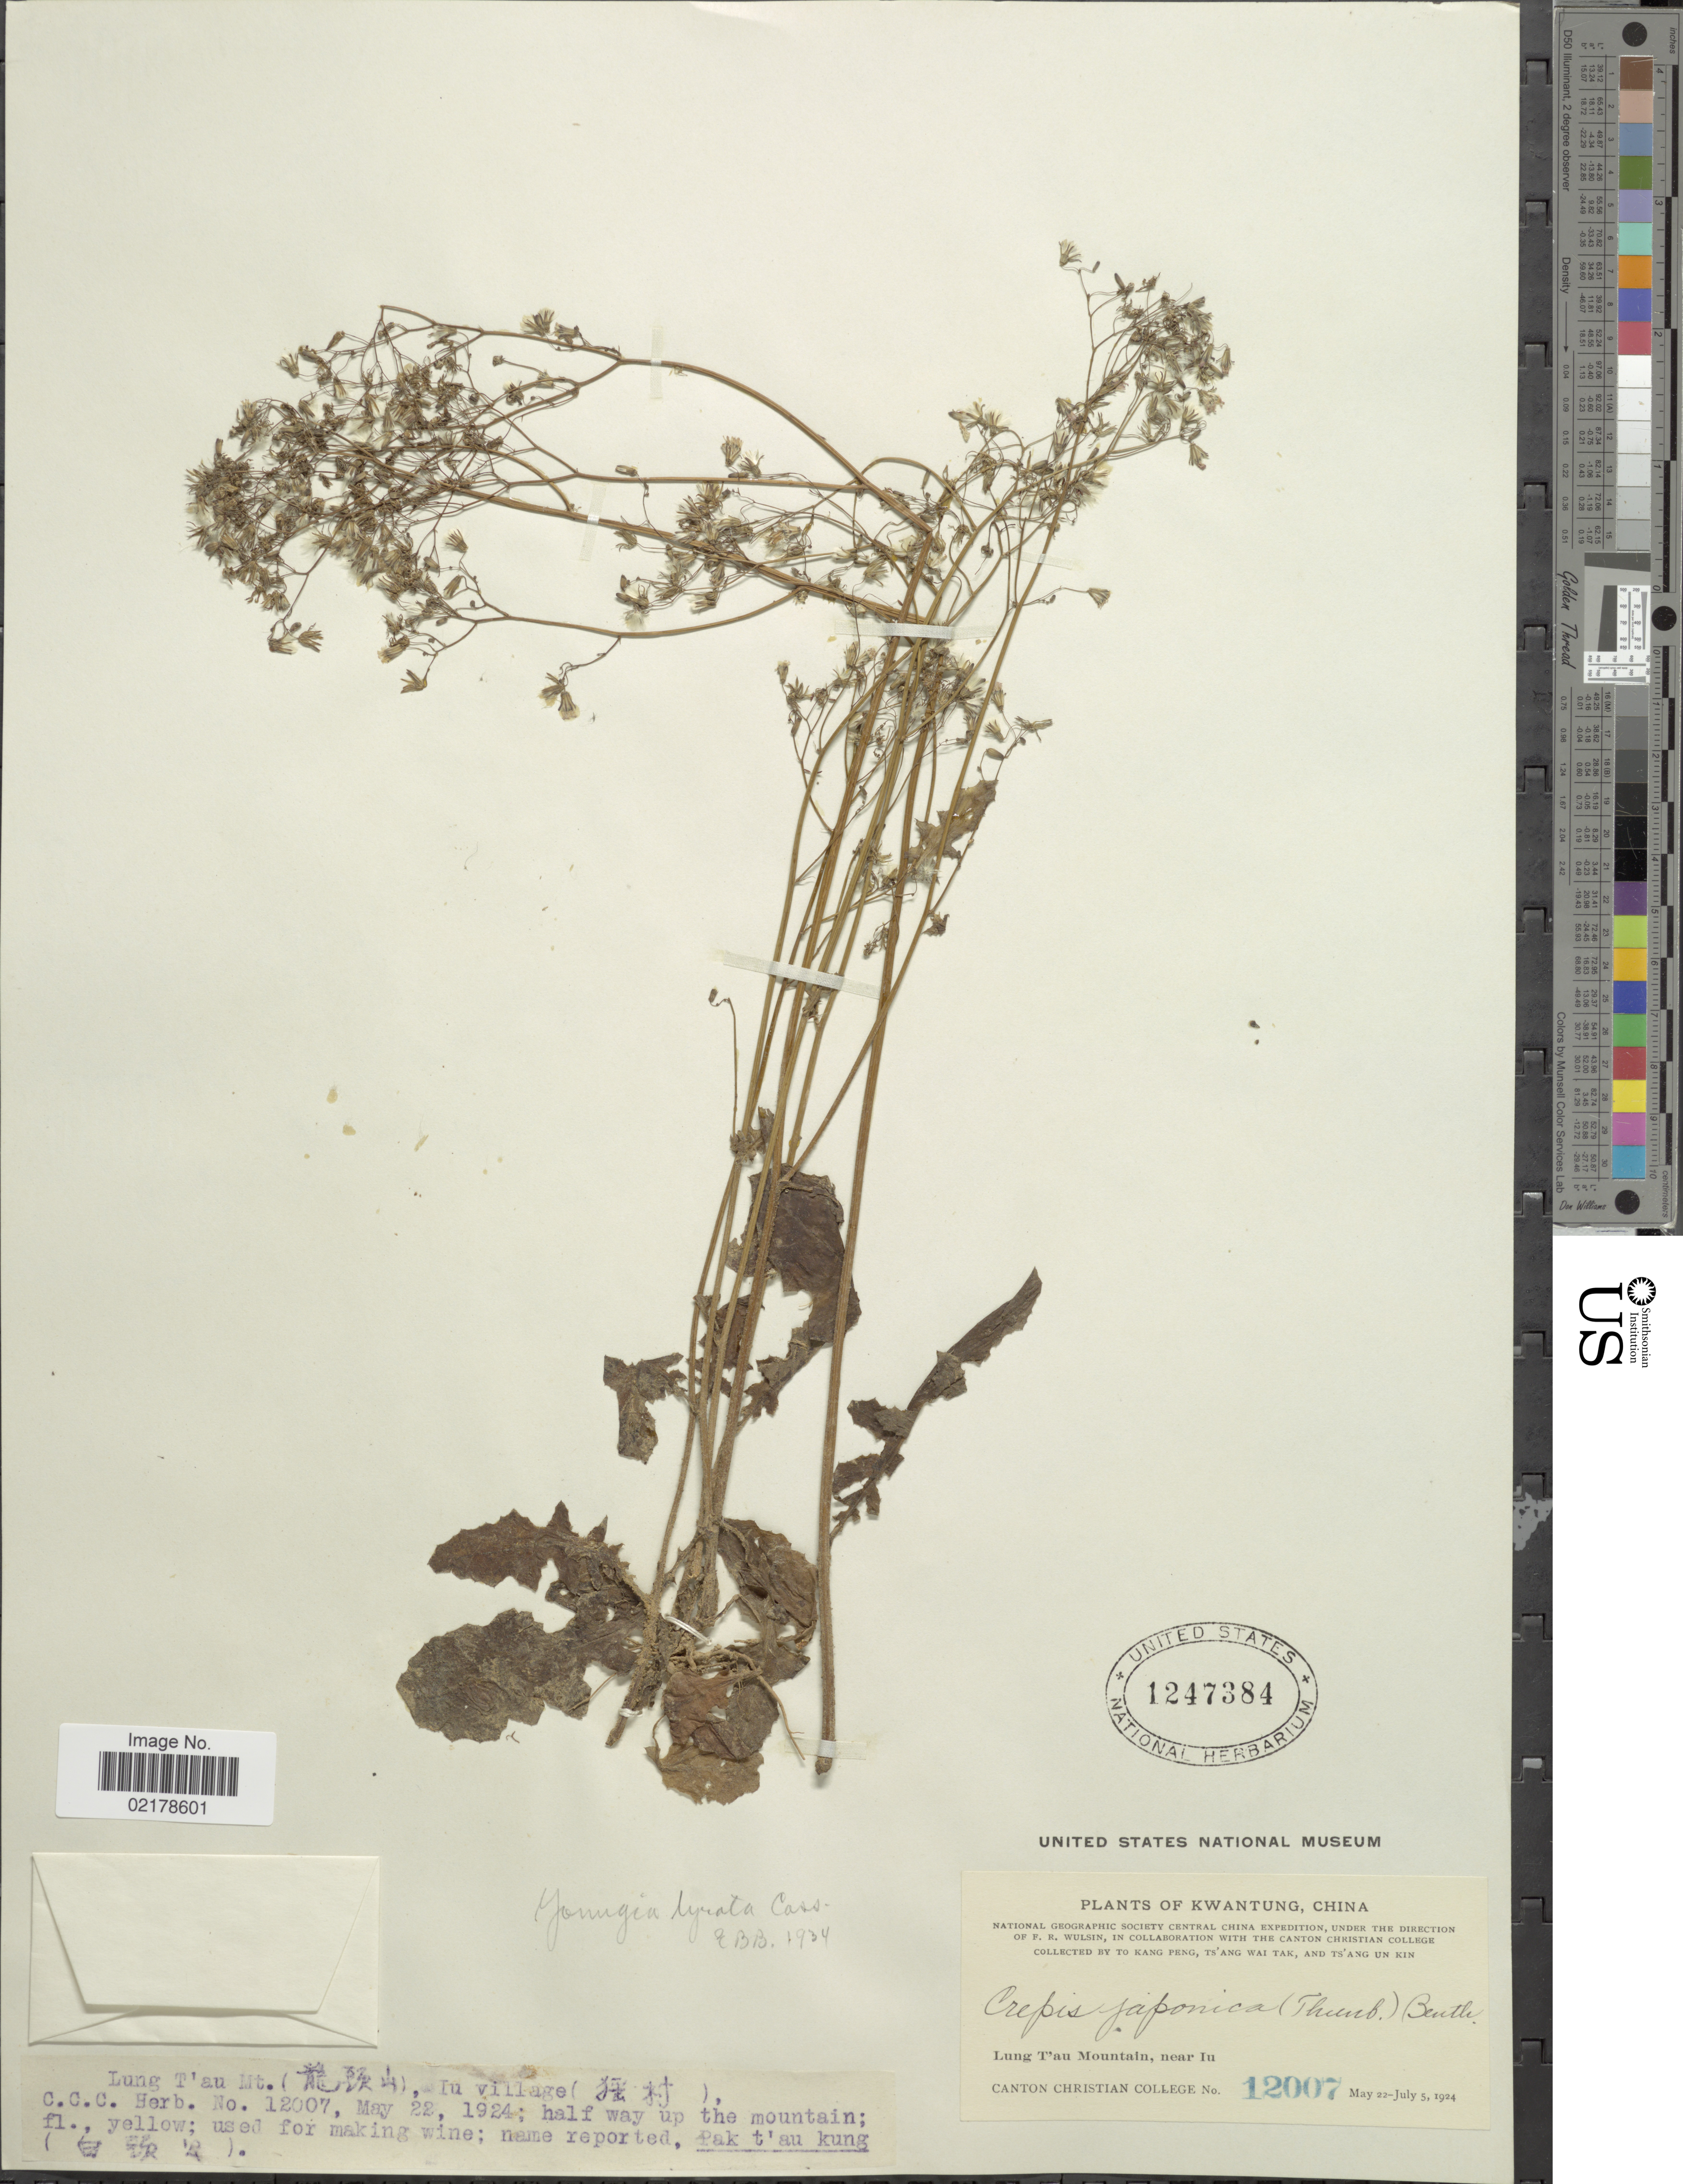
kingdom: Plantae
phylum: Tracheophyta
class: Magnoliopsida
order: Asterales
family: Asteraceae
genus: Youngia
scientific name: Youngia japonica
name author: (L.) DC.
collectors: Canton Christian College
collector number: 12007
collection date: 1924-05-22/1924-07-05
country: China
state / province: Guangdong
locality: Kwangtung, Lung T'au Mountain, near Iu; half way up the mountain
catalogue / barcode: US 1247384